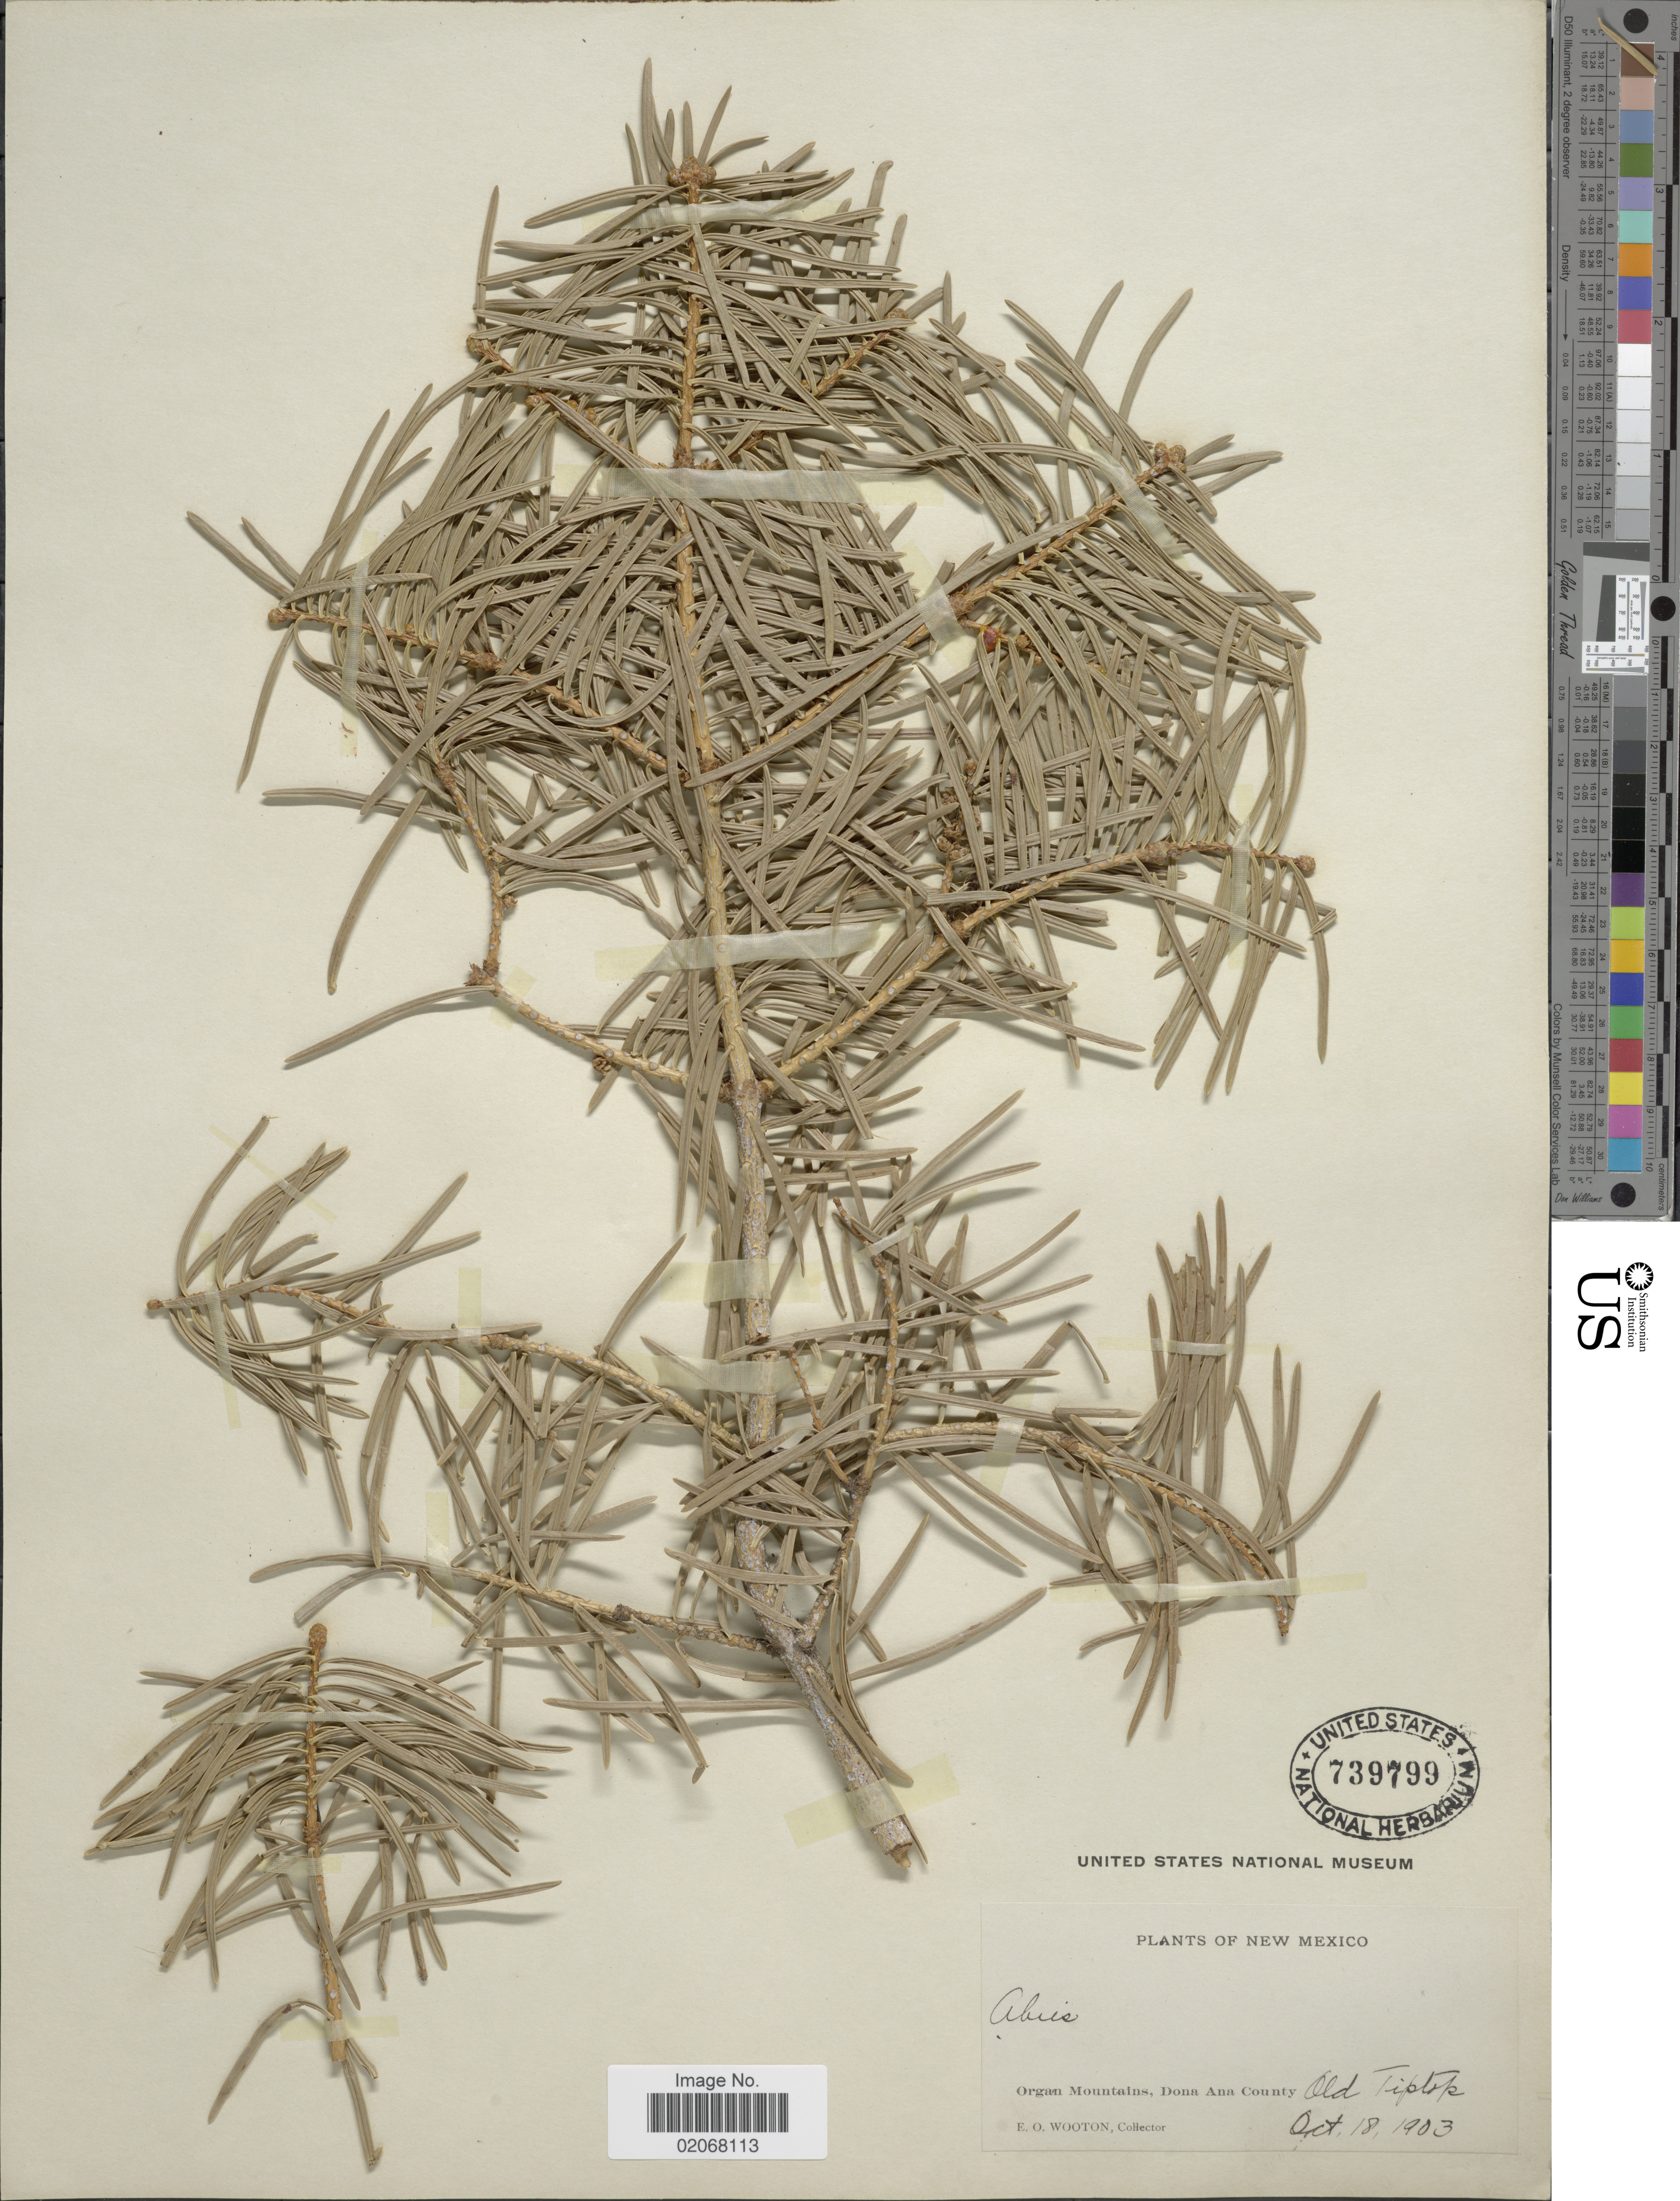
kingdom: Plantae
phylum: Tracheophyta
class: Pinopsida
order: Pinales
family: Pinaceae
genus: Abies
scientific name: Abies concolor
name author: (Gordon & Glend.) Lindl. ex Hildebr.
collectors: E. O. Wooton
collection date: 1903-10-18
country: United States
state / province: New Mexico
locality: Organ Mountains, Dona Ana County, Old Tiptok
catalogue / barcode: US 739799